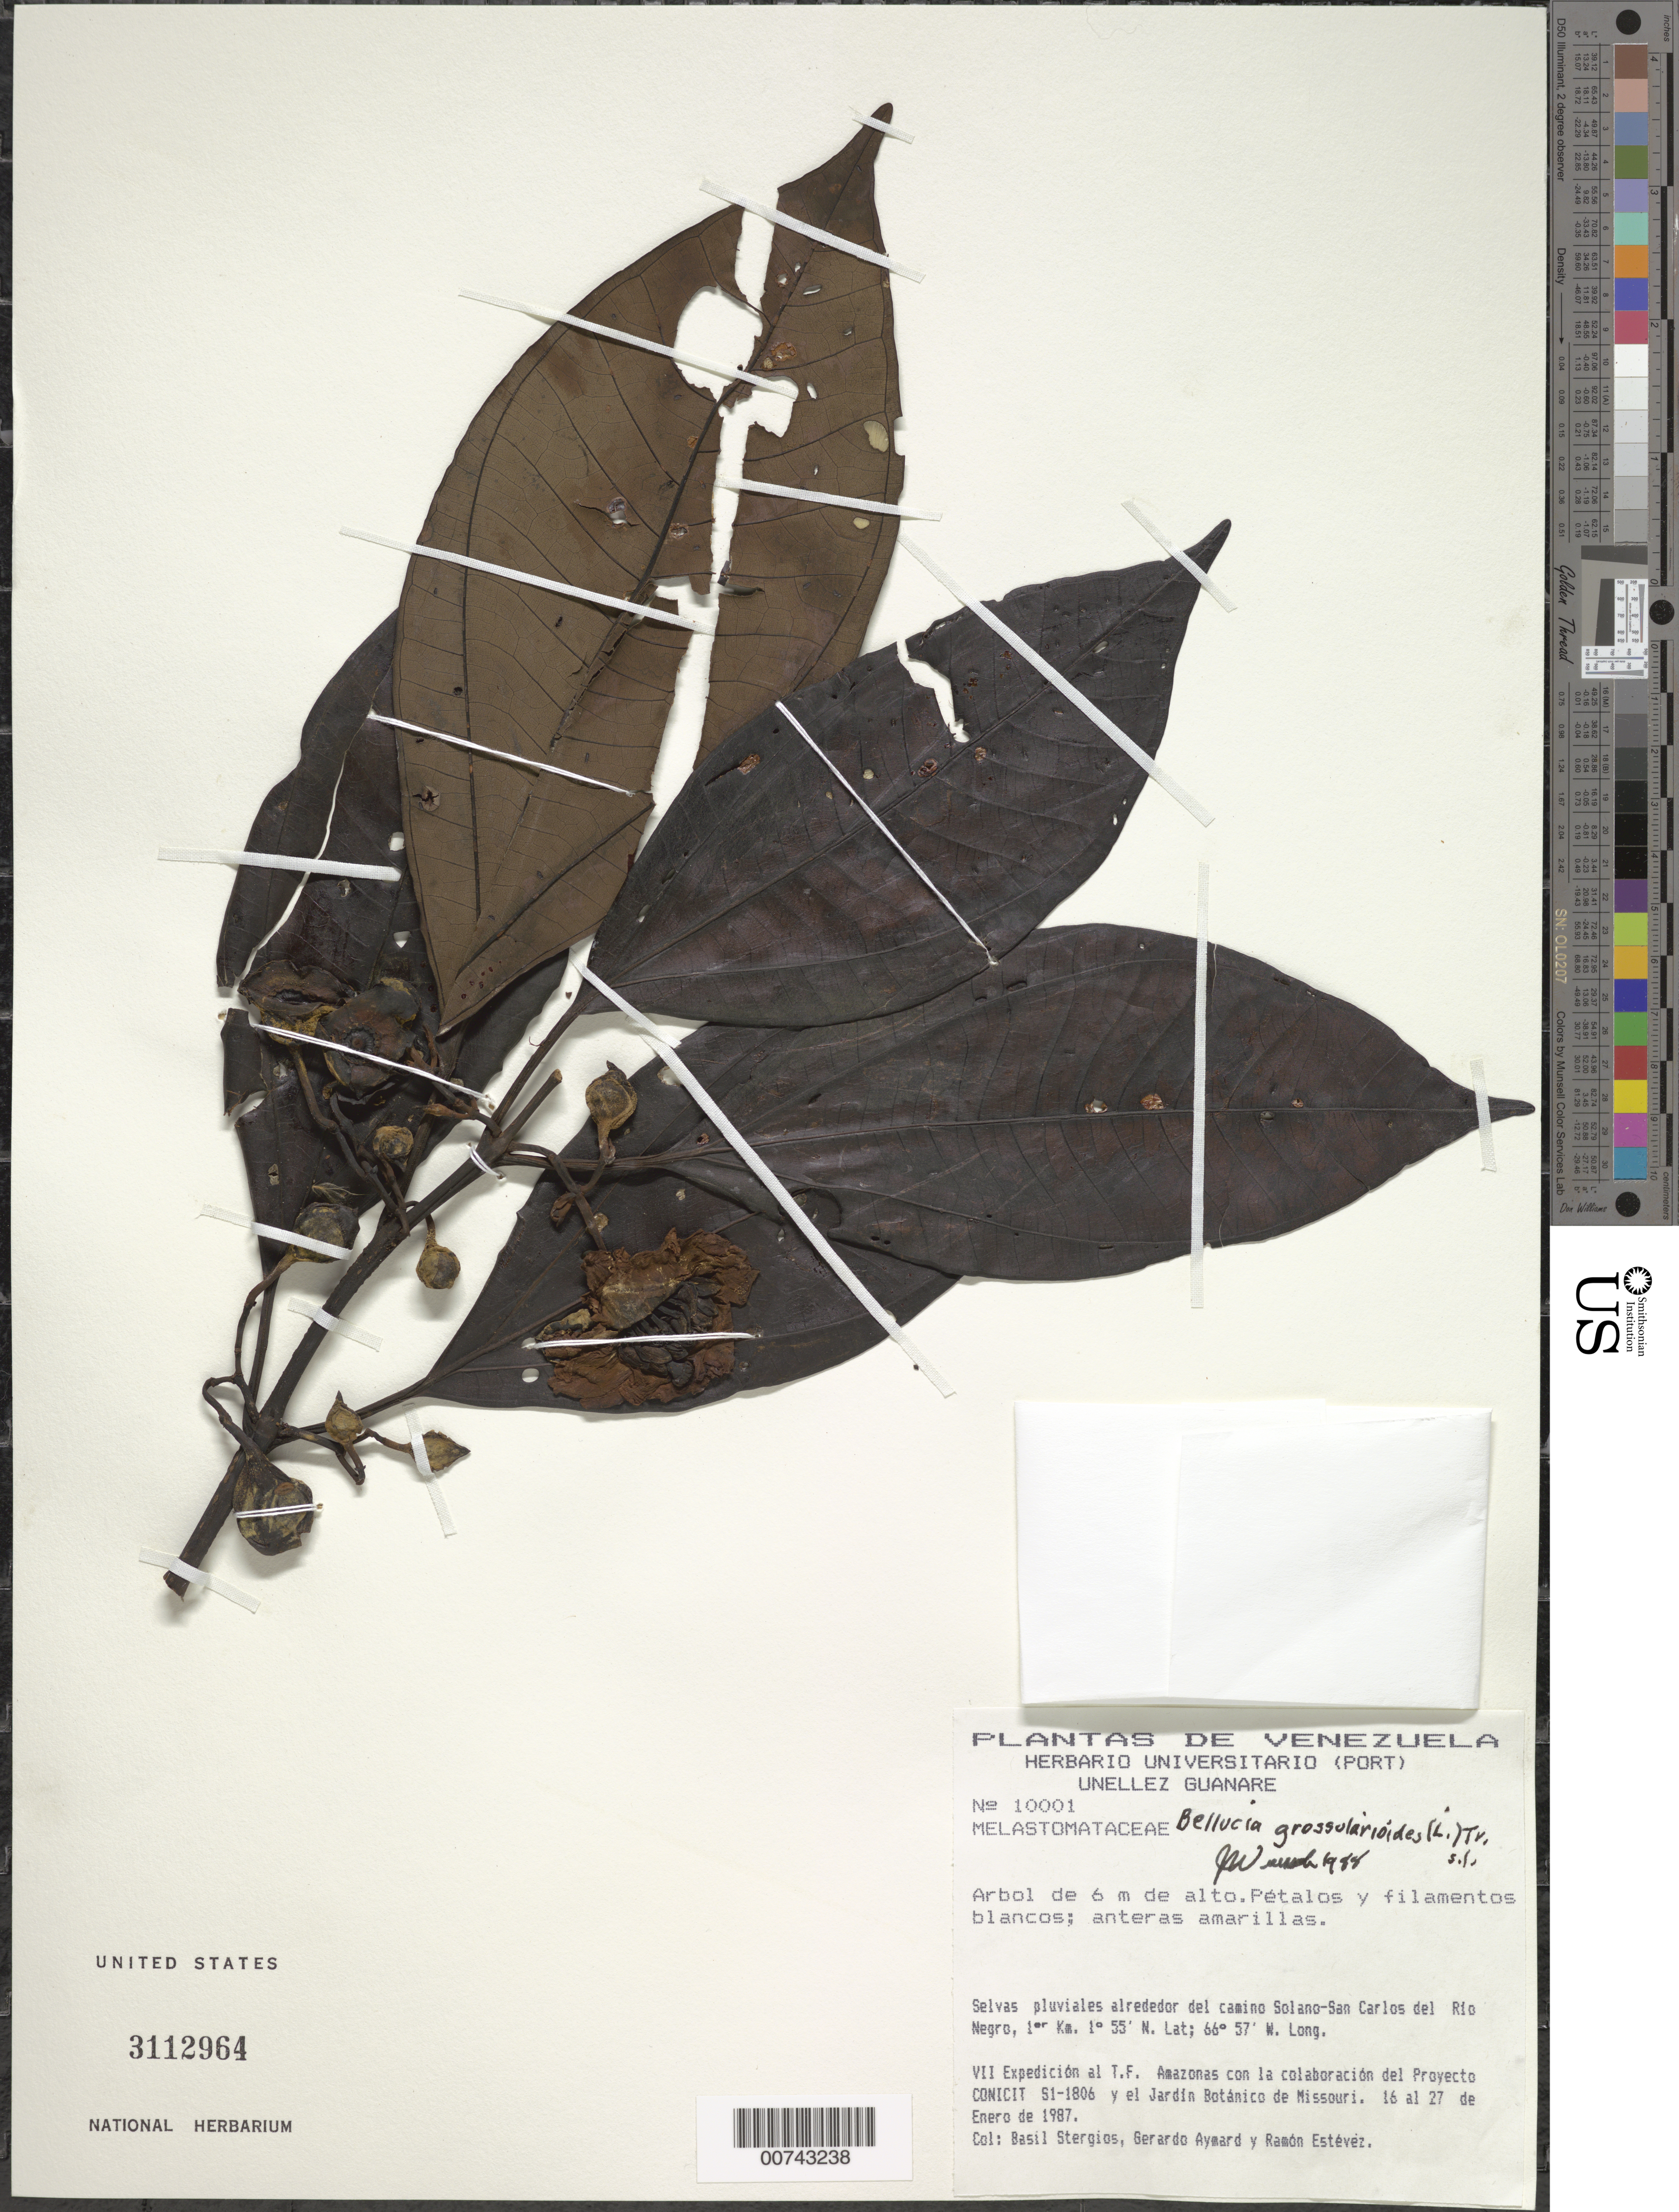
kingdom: Plantae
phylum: Tracheophyta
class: Magnoliopsida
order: Myrtales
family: Melastomataceae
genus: Bellucia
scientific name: Bellucia grossularioides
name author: (L.) Triana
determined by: Wurdack, John J., (US), US (UNITED STATES)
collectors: B. G. Stergios, G. A. Aymard & R. Estevez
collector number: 10001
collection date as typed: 16-Jan-87 to 27-Jan-87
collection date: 1987-01-16/1987-01-27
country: Venezuela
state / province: Amazonas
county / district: Río Negro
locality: Camino Solano-San Carlos del Río Negro, 1er km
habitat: Selvas pluviales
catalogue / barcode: US 3112964